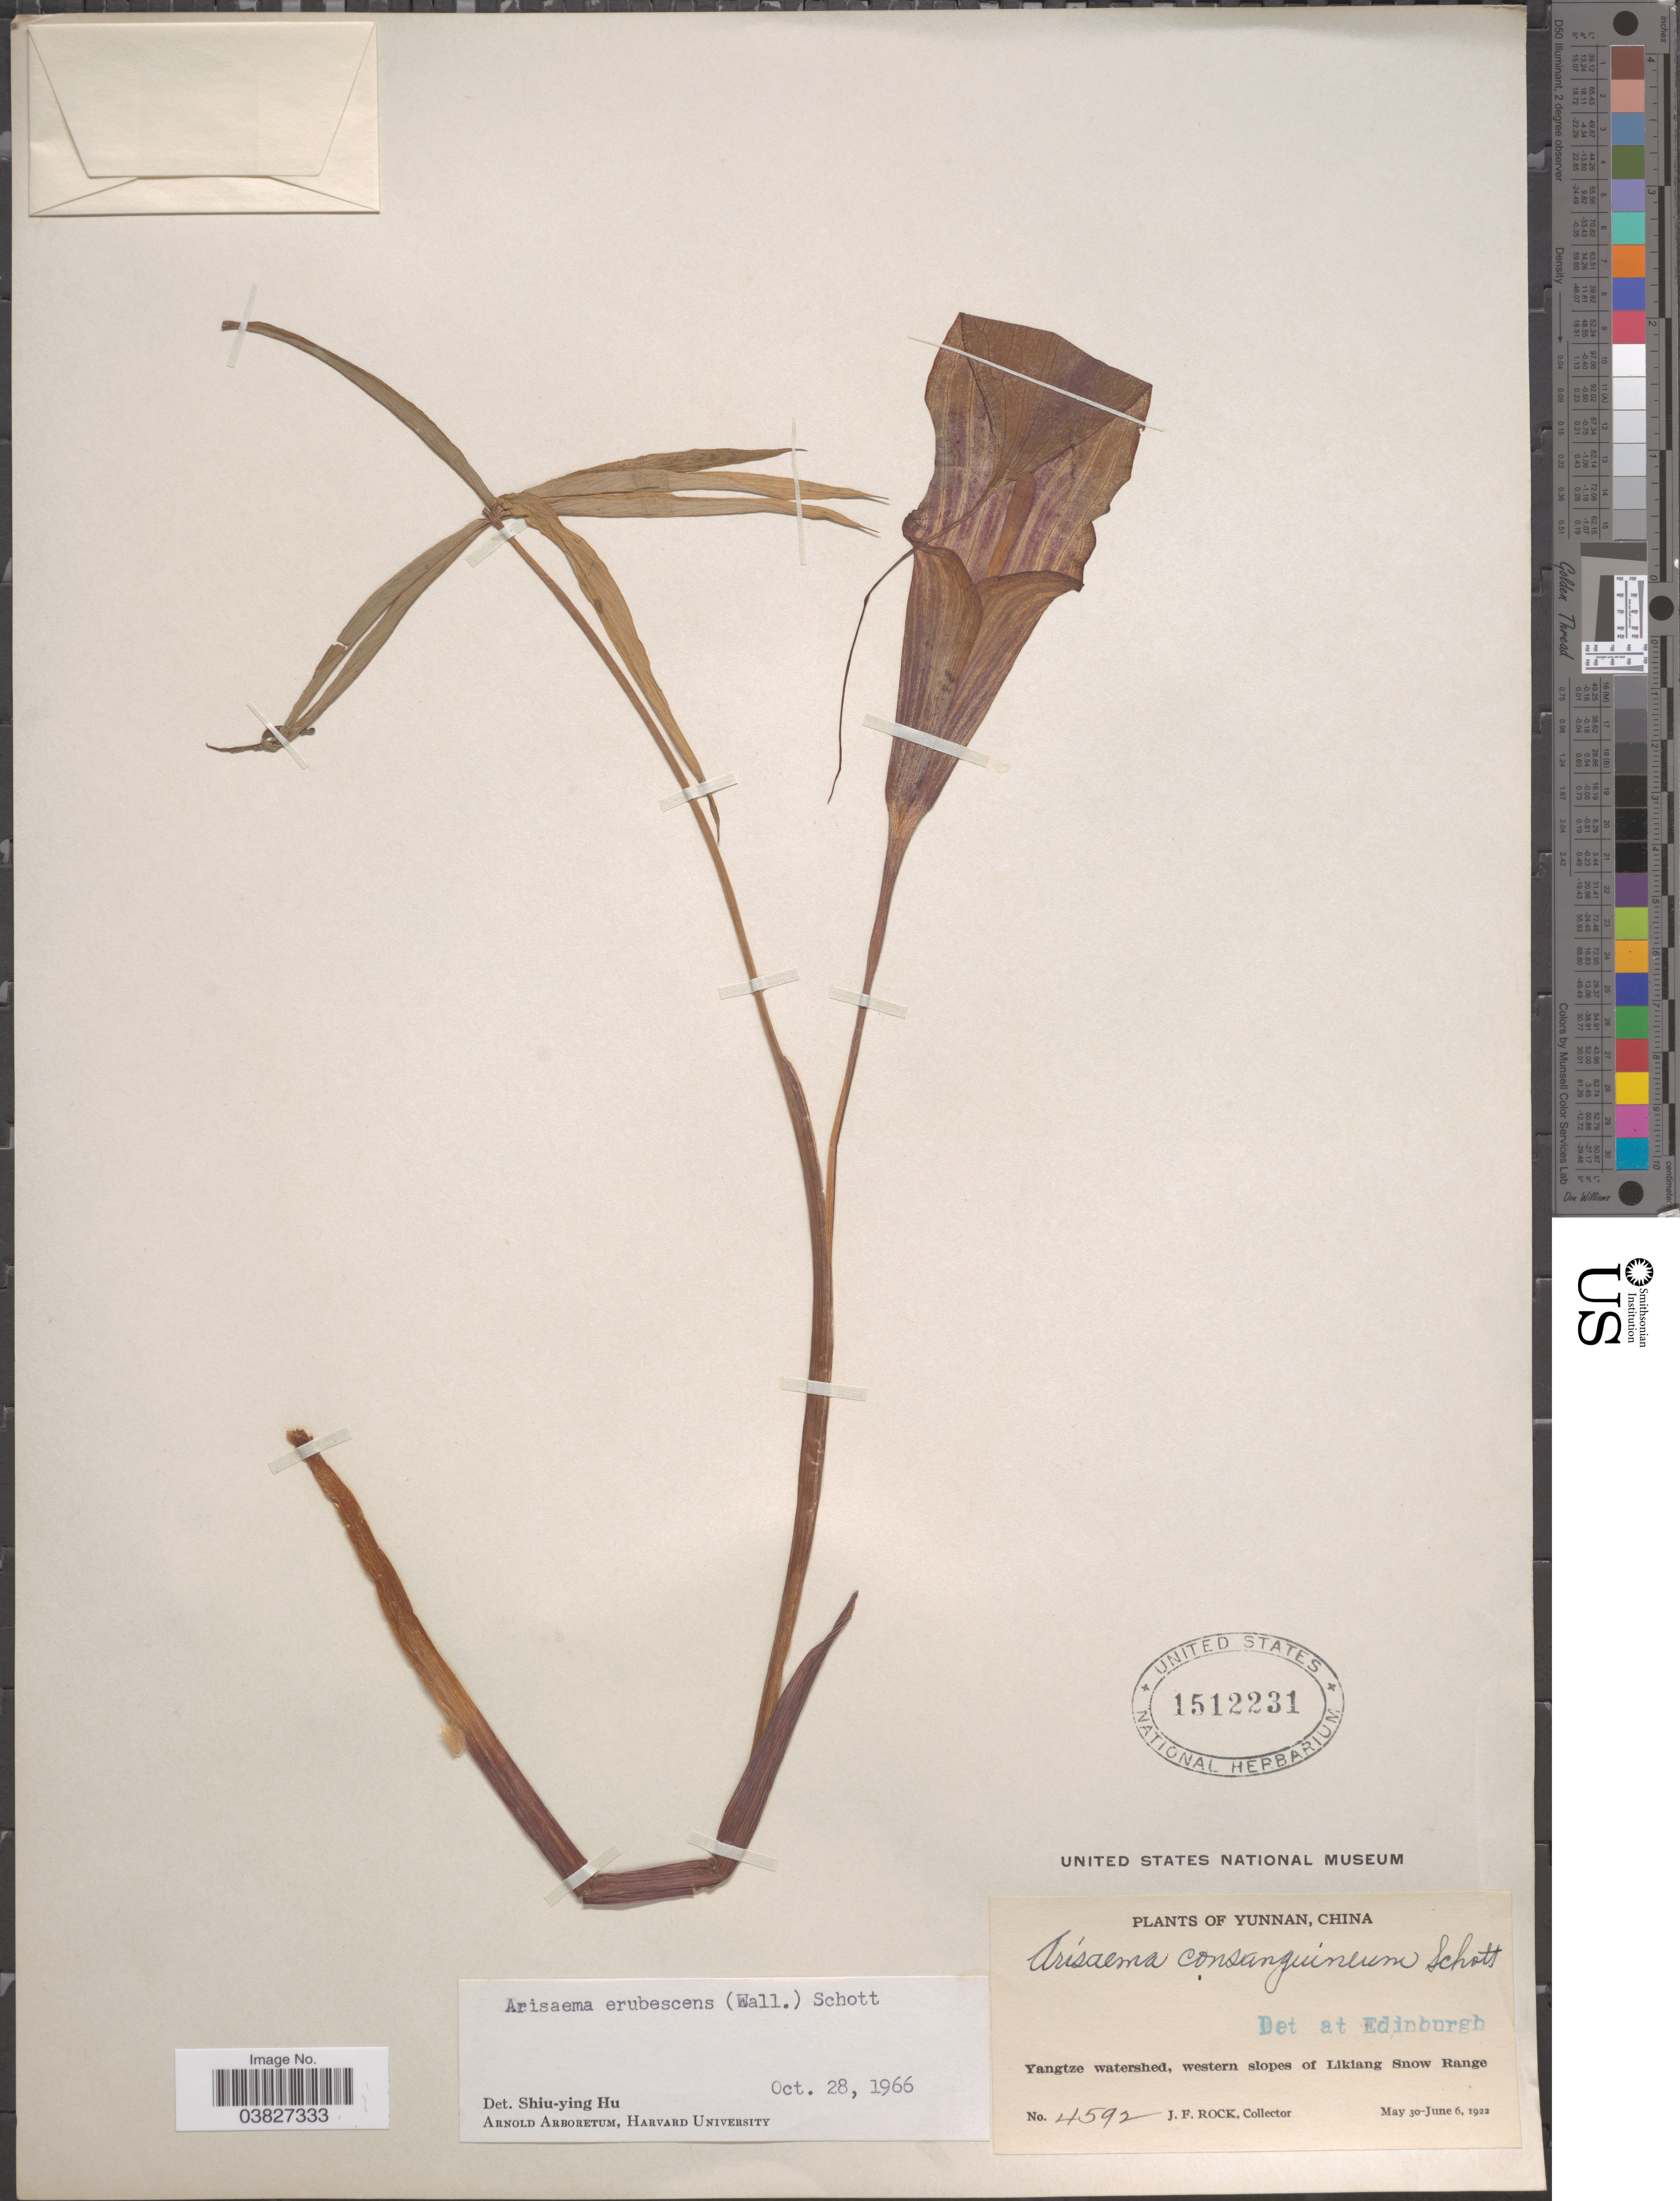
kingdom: Plantae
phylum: Tracheophyta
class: Liliopsida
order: Alismatales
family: Araceae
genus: Arisaema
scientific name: Arisaema erubescens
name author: (Wall.) Schott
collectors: J. Rock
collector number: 4592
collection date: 1922-05-30/1922-06-06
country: China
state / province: Yunnan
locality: Yangtze watershed, western slopes of Likiang Snow Range.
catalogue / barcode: US 1512231